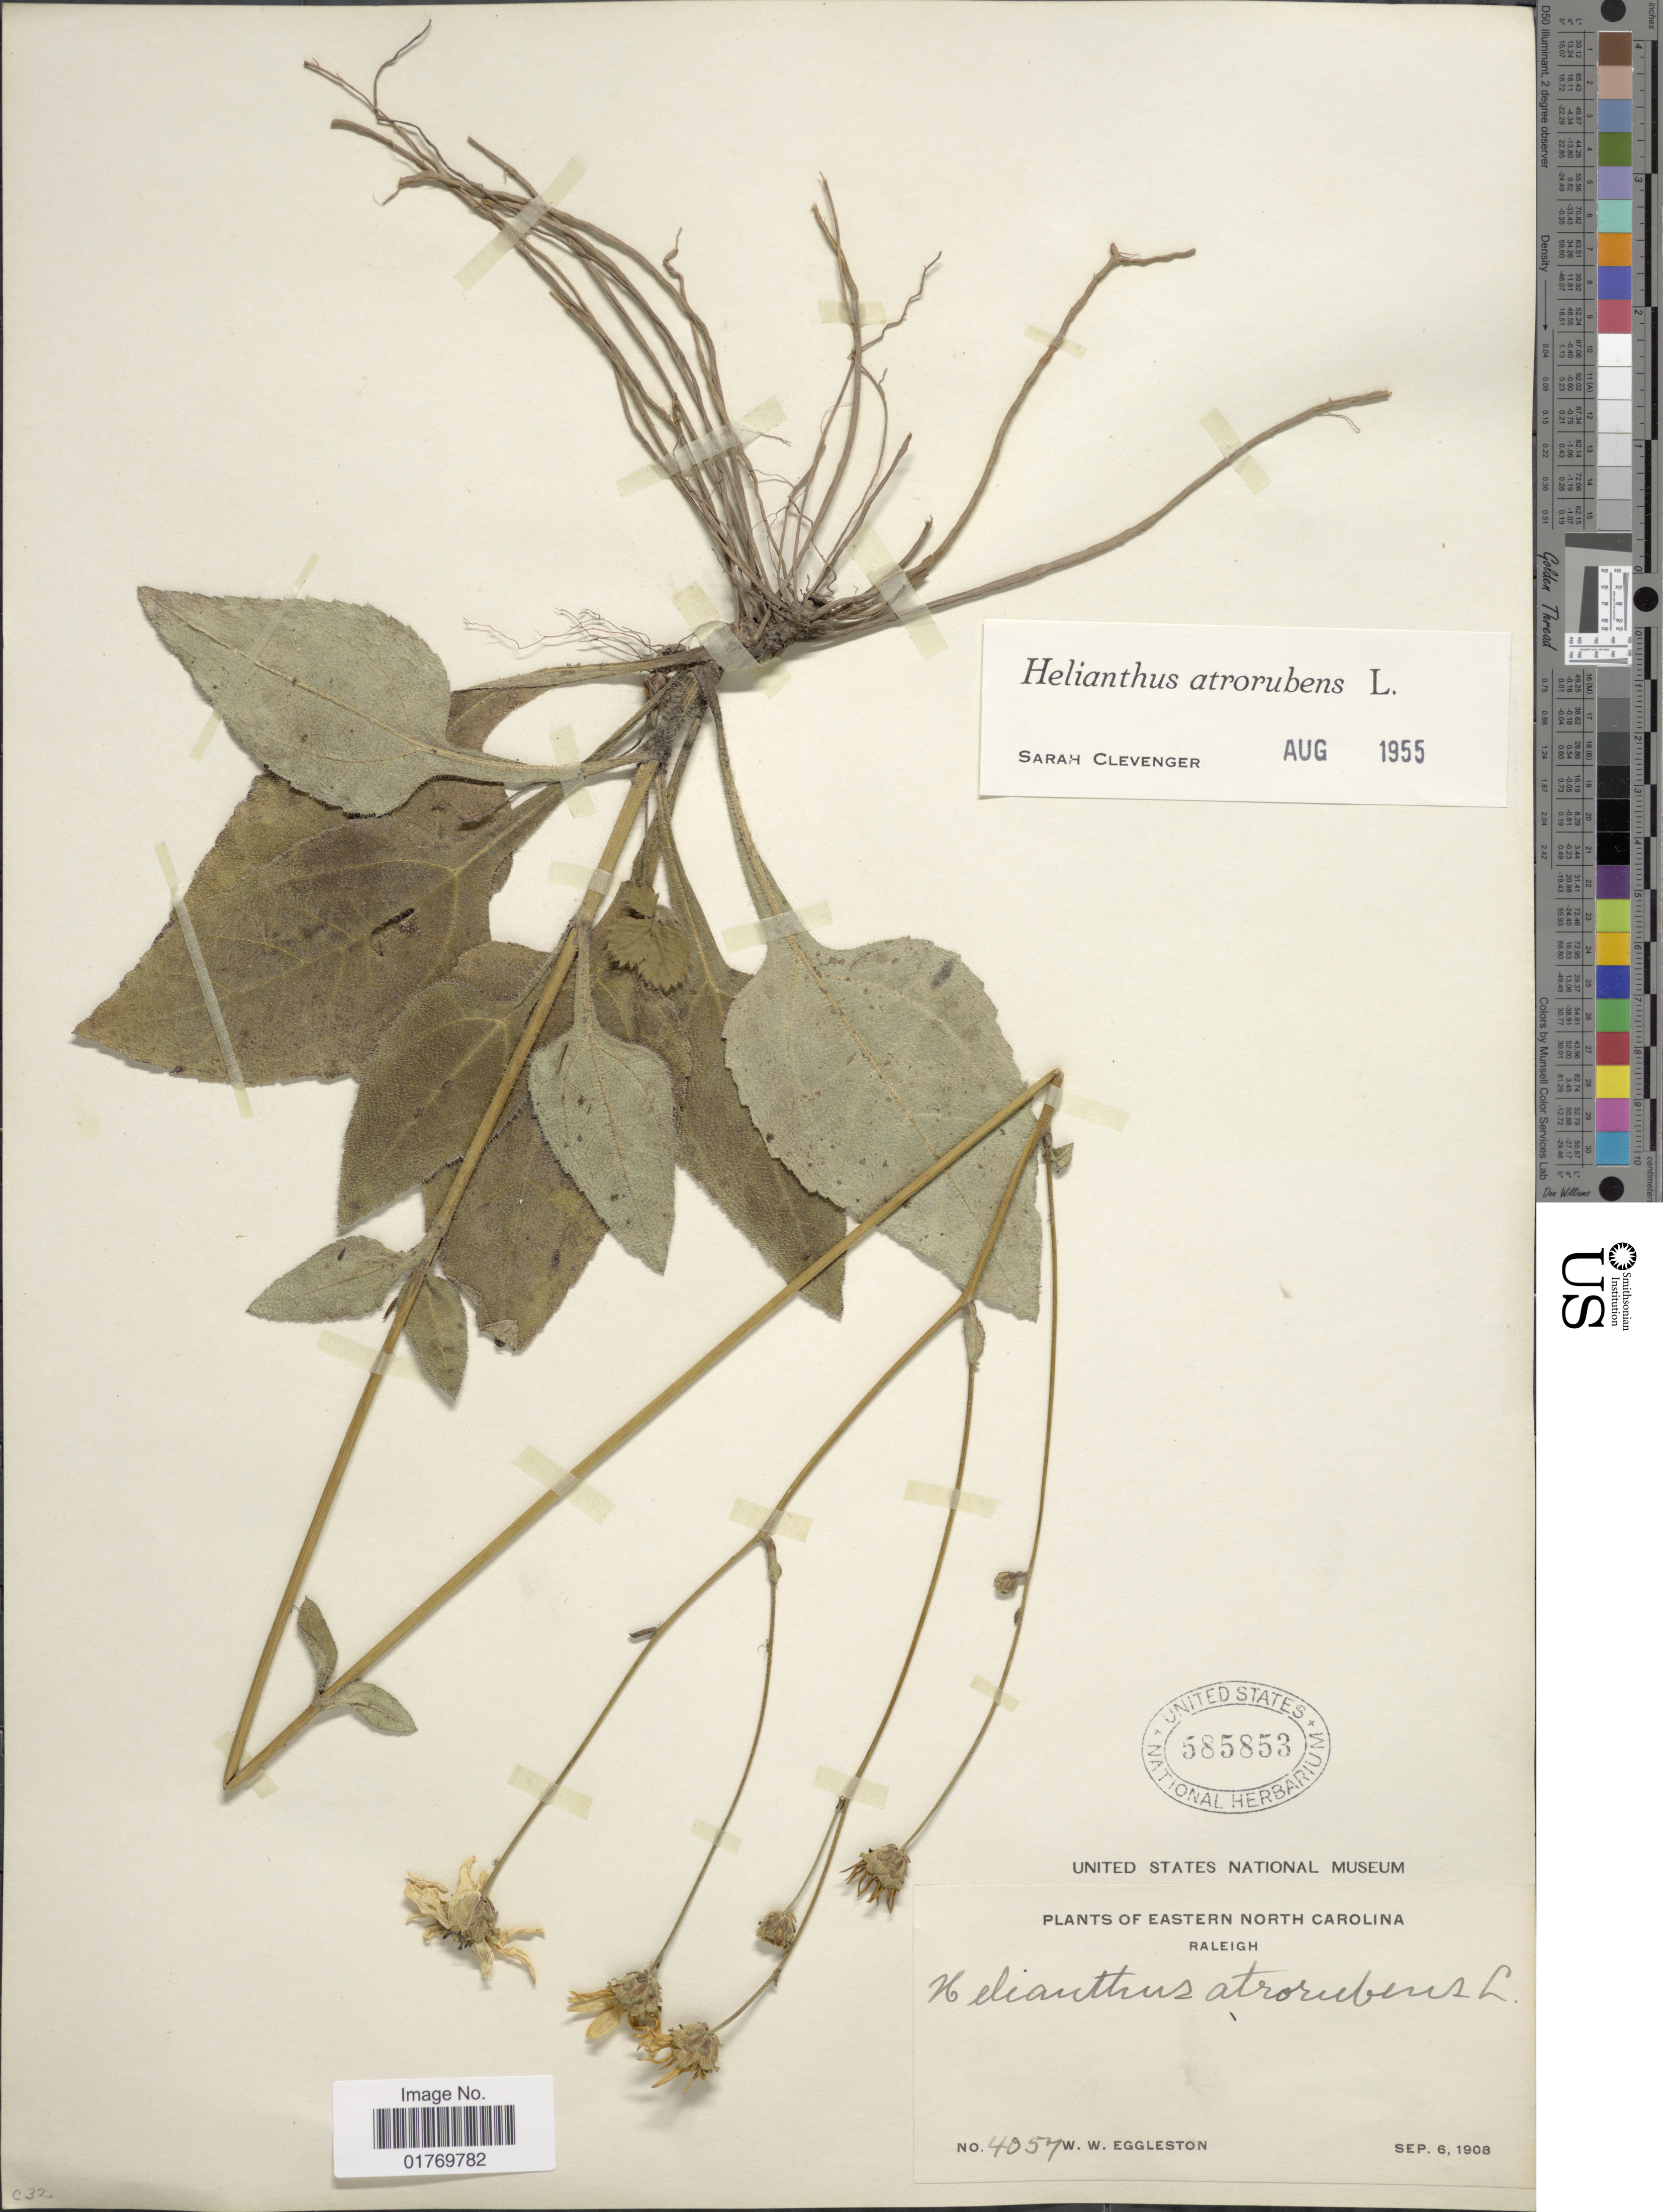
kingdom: Plantae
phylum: Tracheophyta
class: Magnoliopsida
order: Asterales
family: Asteraceae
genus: Helianthus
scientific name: Helianthus atrorubens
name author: L.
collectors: W. W. Eggleston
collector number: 4054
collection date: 1908-09-06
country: United States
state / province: North Carolina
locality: Eastern North Carolina, Raleigh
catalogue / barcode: US 585583